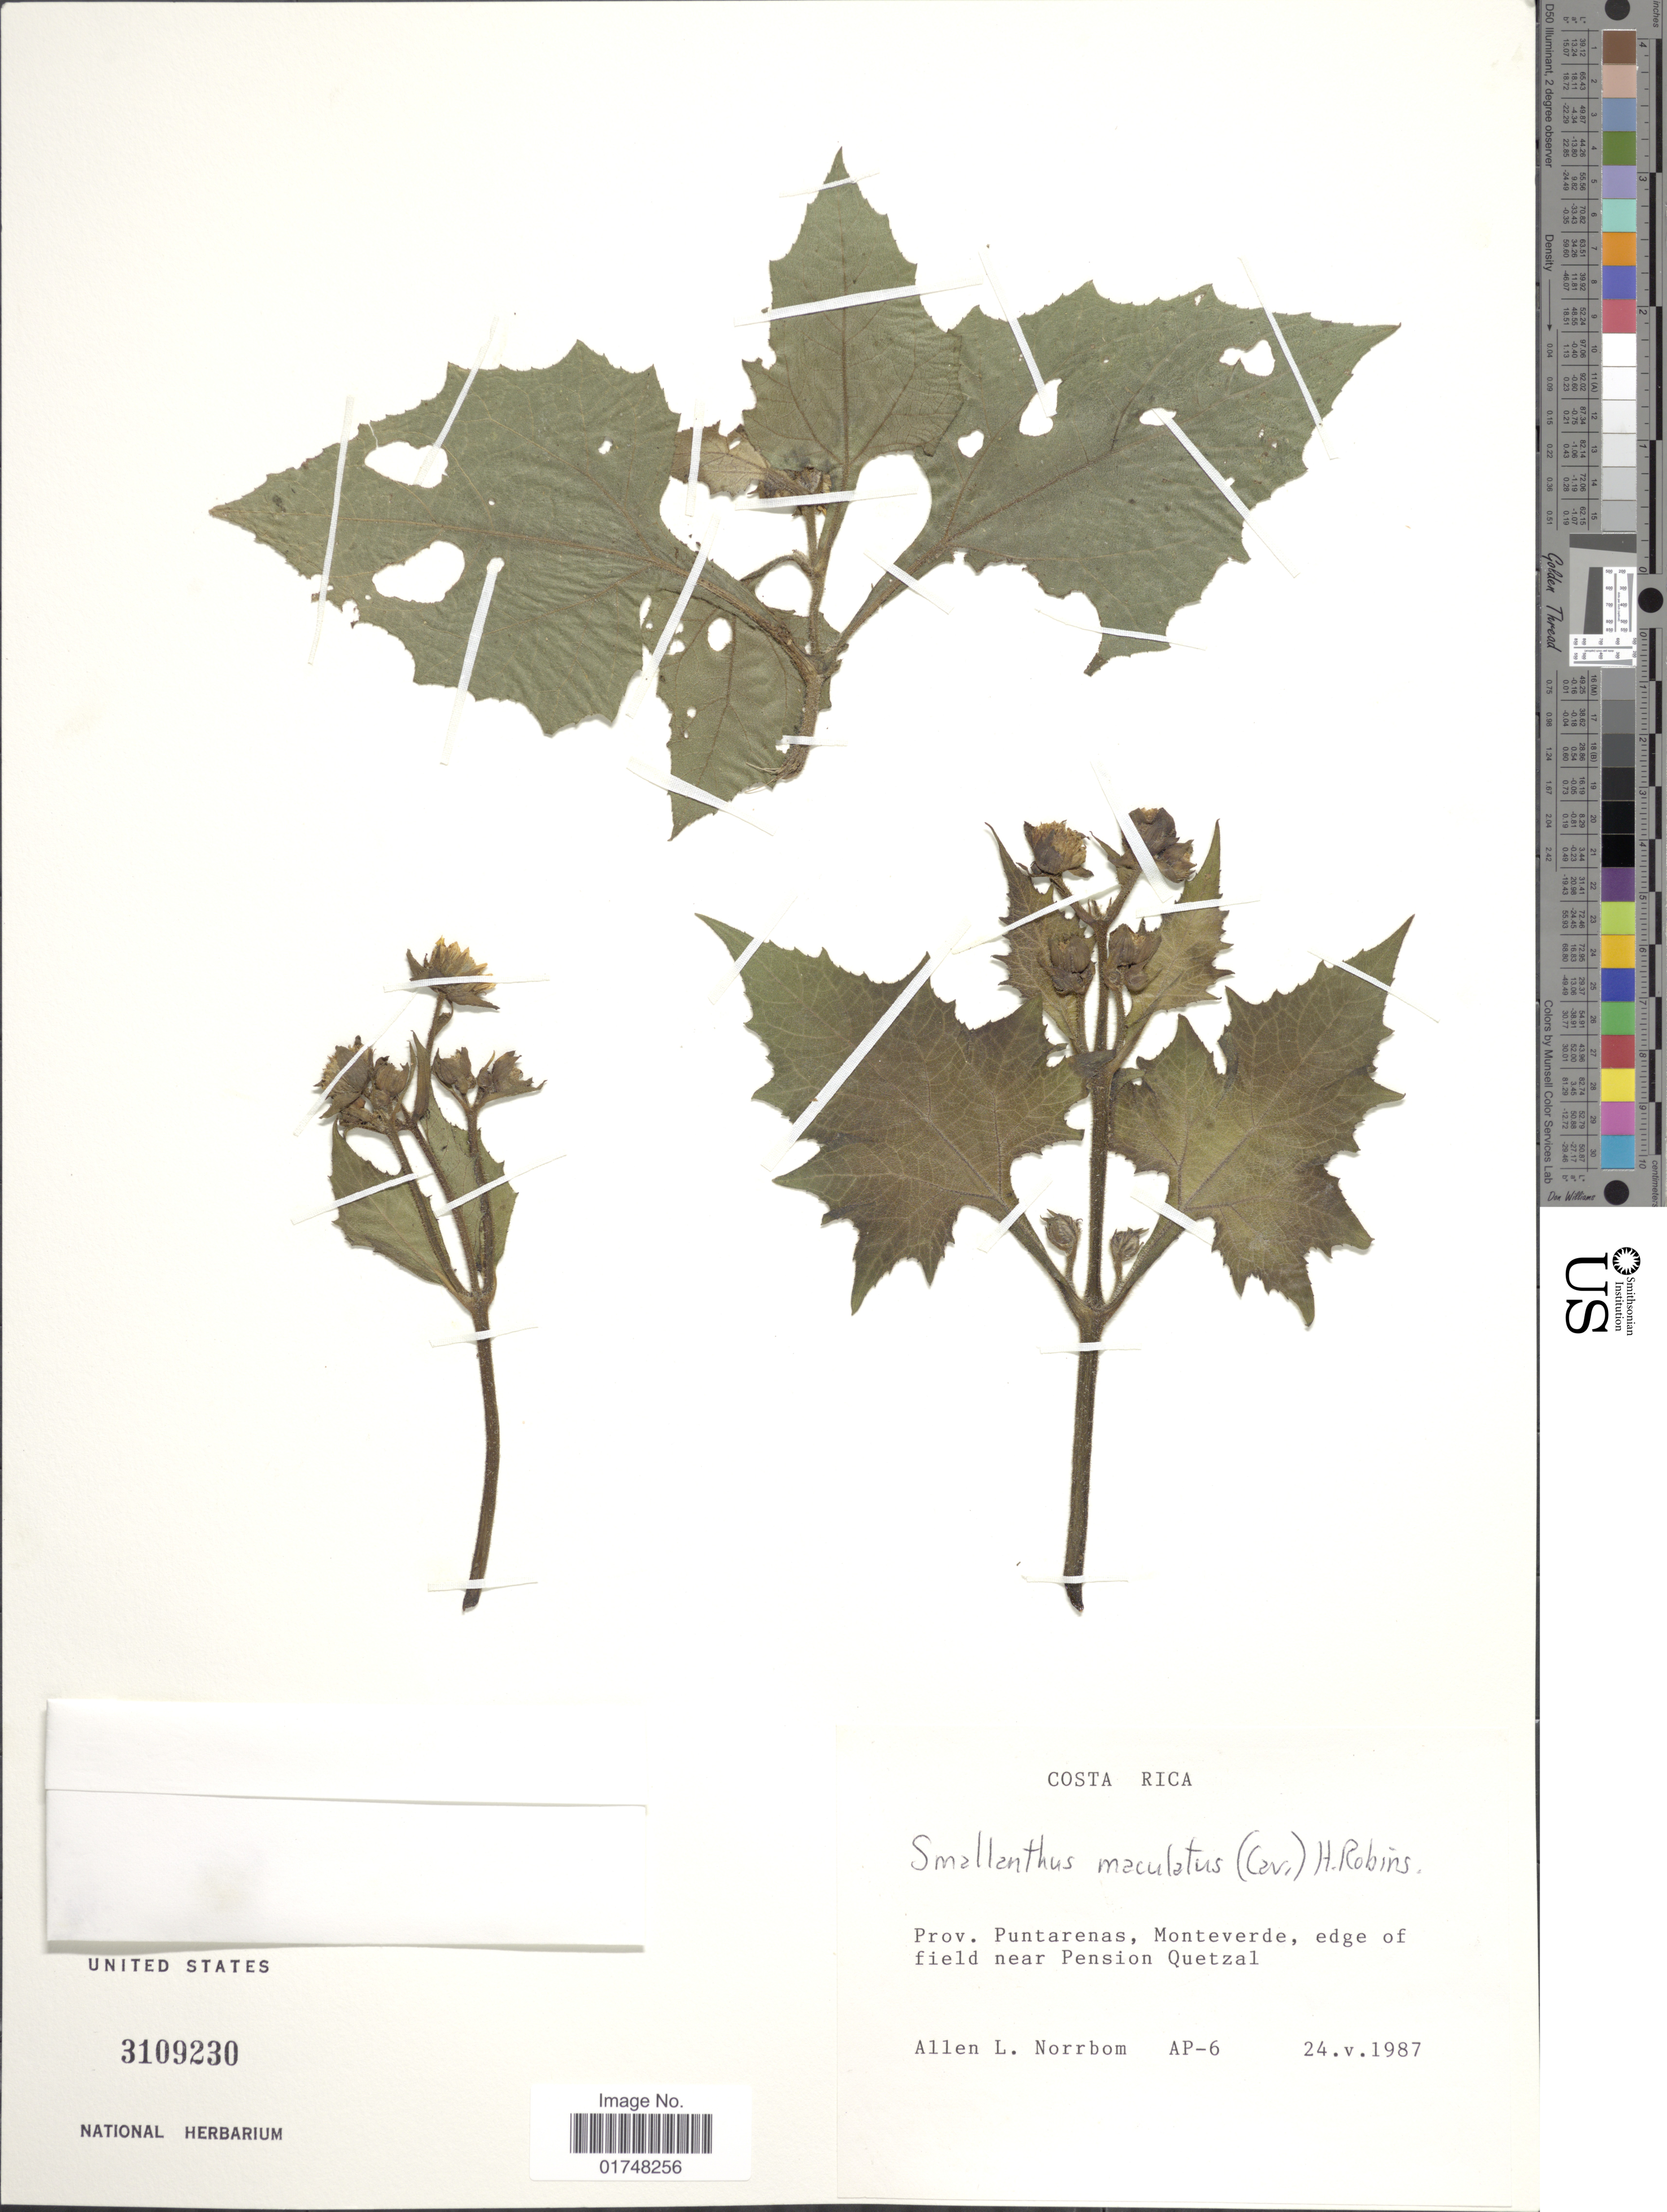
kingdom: Plantae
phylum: Tracheophyta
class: Magnoliopsida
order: Asterales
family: Asteraceae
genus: Smallanthus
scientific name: Smallanthus maculatus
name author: (Cav.) H. Rob.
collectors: A. L. Norrbom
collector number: AP-6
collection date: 1987-05-24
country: Costa Rica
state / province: Puntarenas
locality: Monteverde, edge of field near pension Quetzal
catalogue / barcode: US 3109230